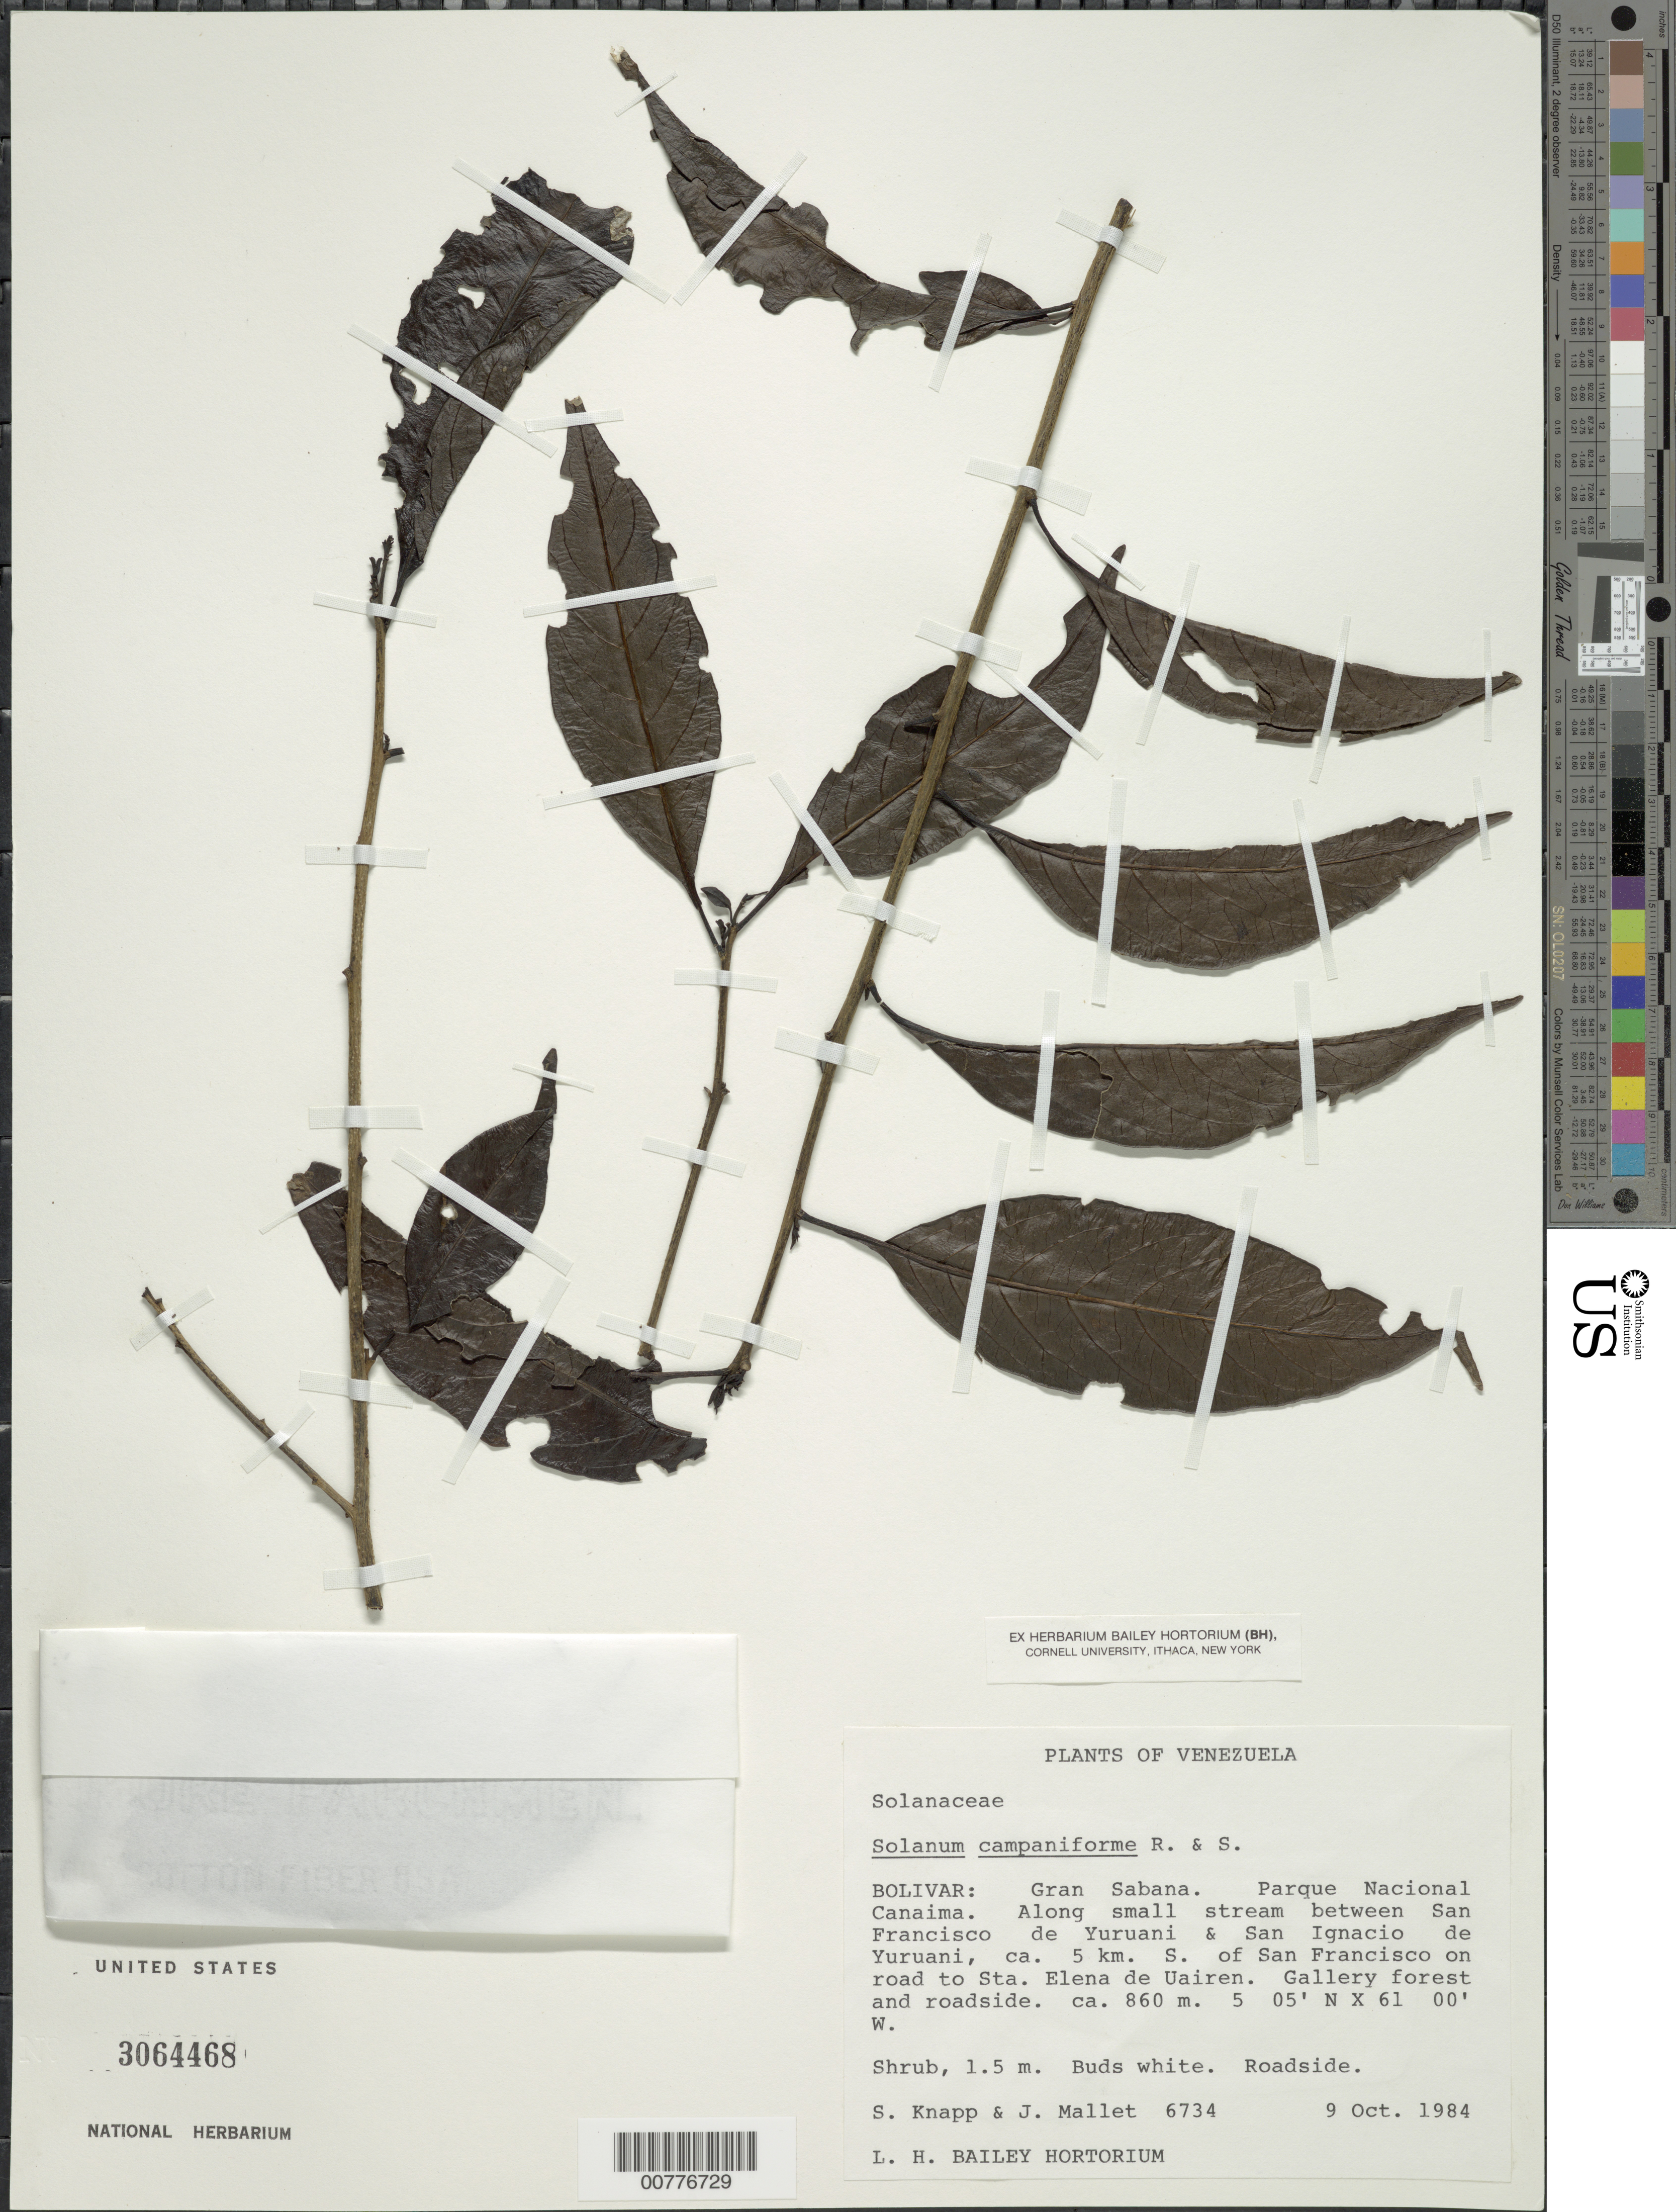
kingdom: Plantae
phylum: Tracheophyta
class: Magnoliopsida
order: Solanales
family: Solanaceae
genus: Solanum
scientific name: Solanum campaniforme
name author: Roem. & Schult.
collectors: S. Knapp & J. Mallet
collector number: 6734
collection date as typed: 10 Oct 1984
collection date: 1984-10-10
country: Venezuela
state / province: Bolívar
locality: Gran Sabana, Parque Nacional Canaima, 5 km S of San Francisco on road to Sta. Elena de Uairen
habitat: roadside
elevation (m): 860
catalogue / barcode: US 3064468